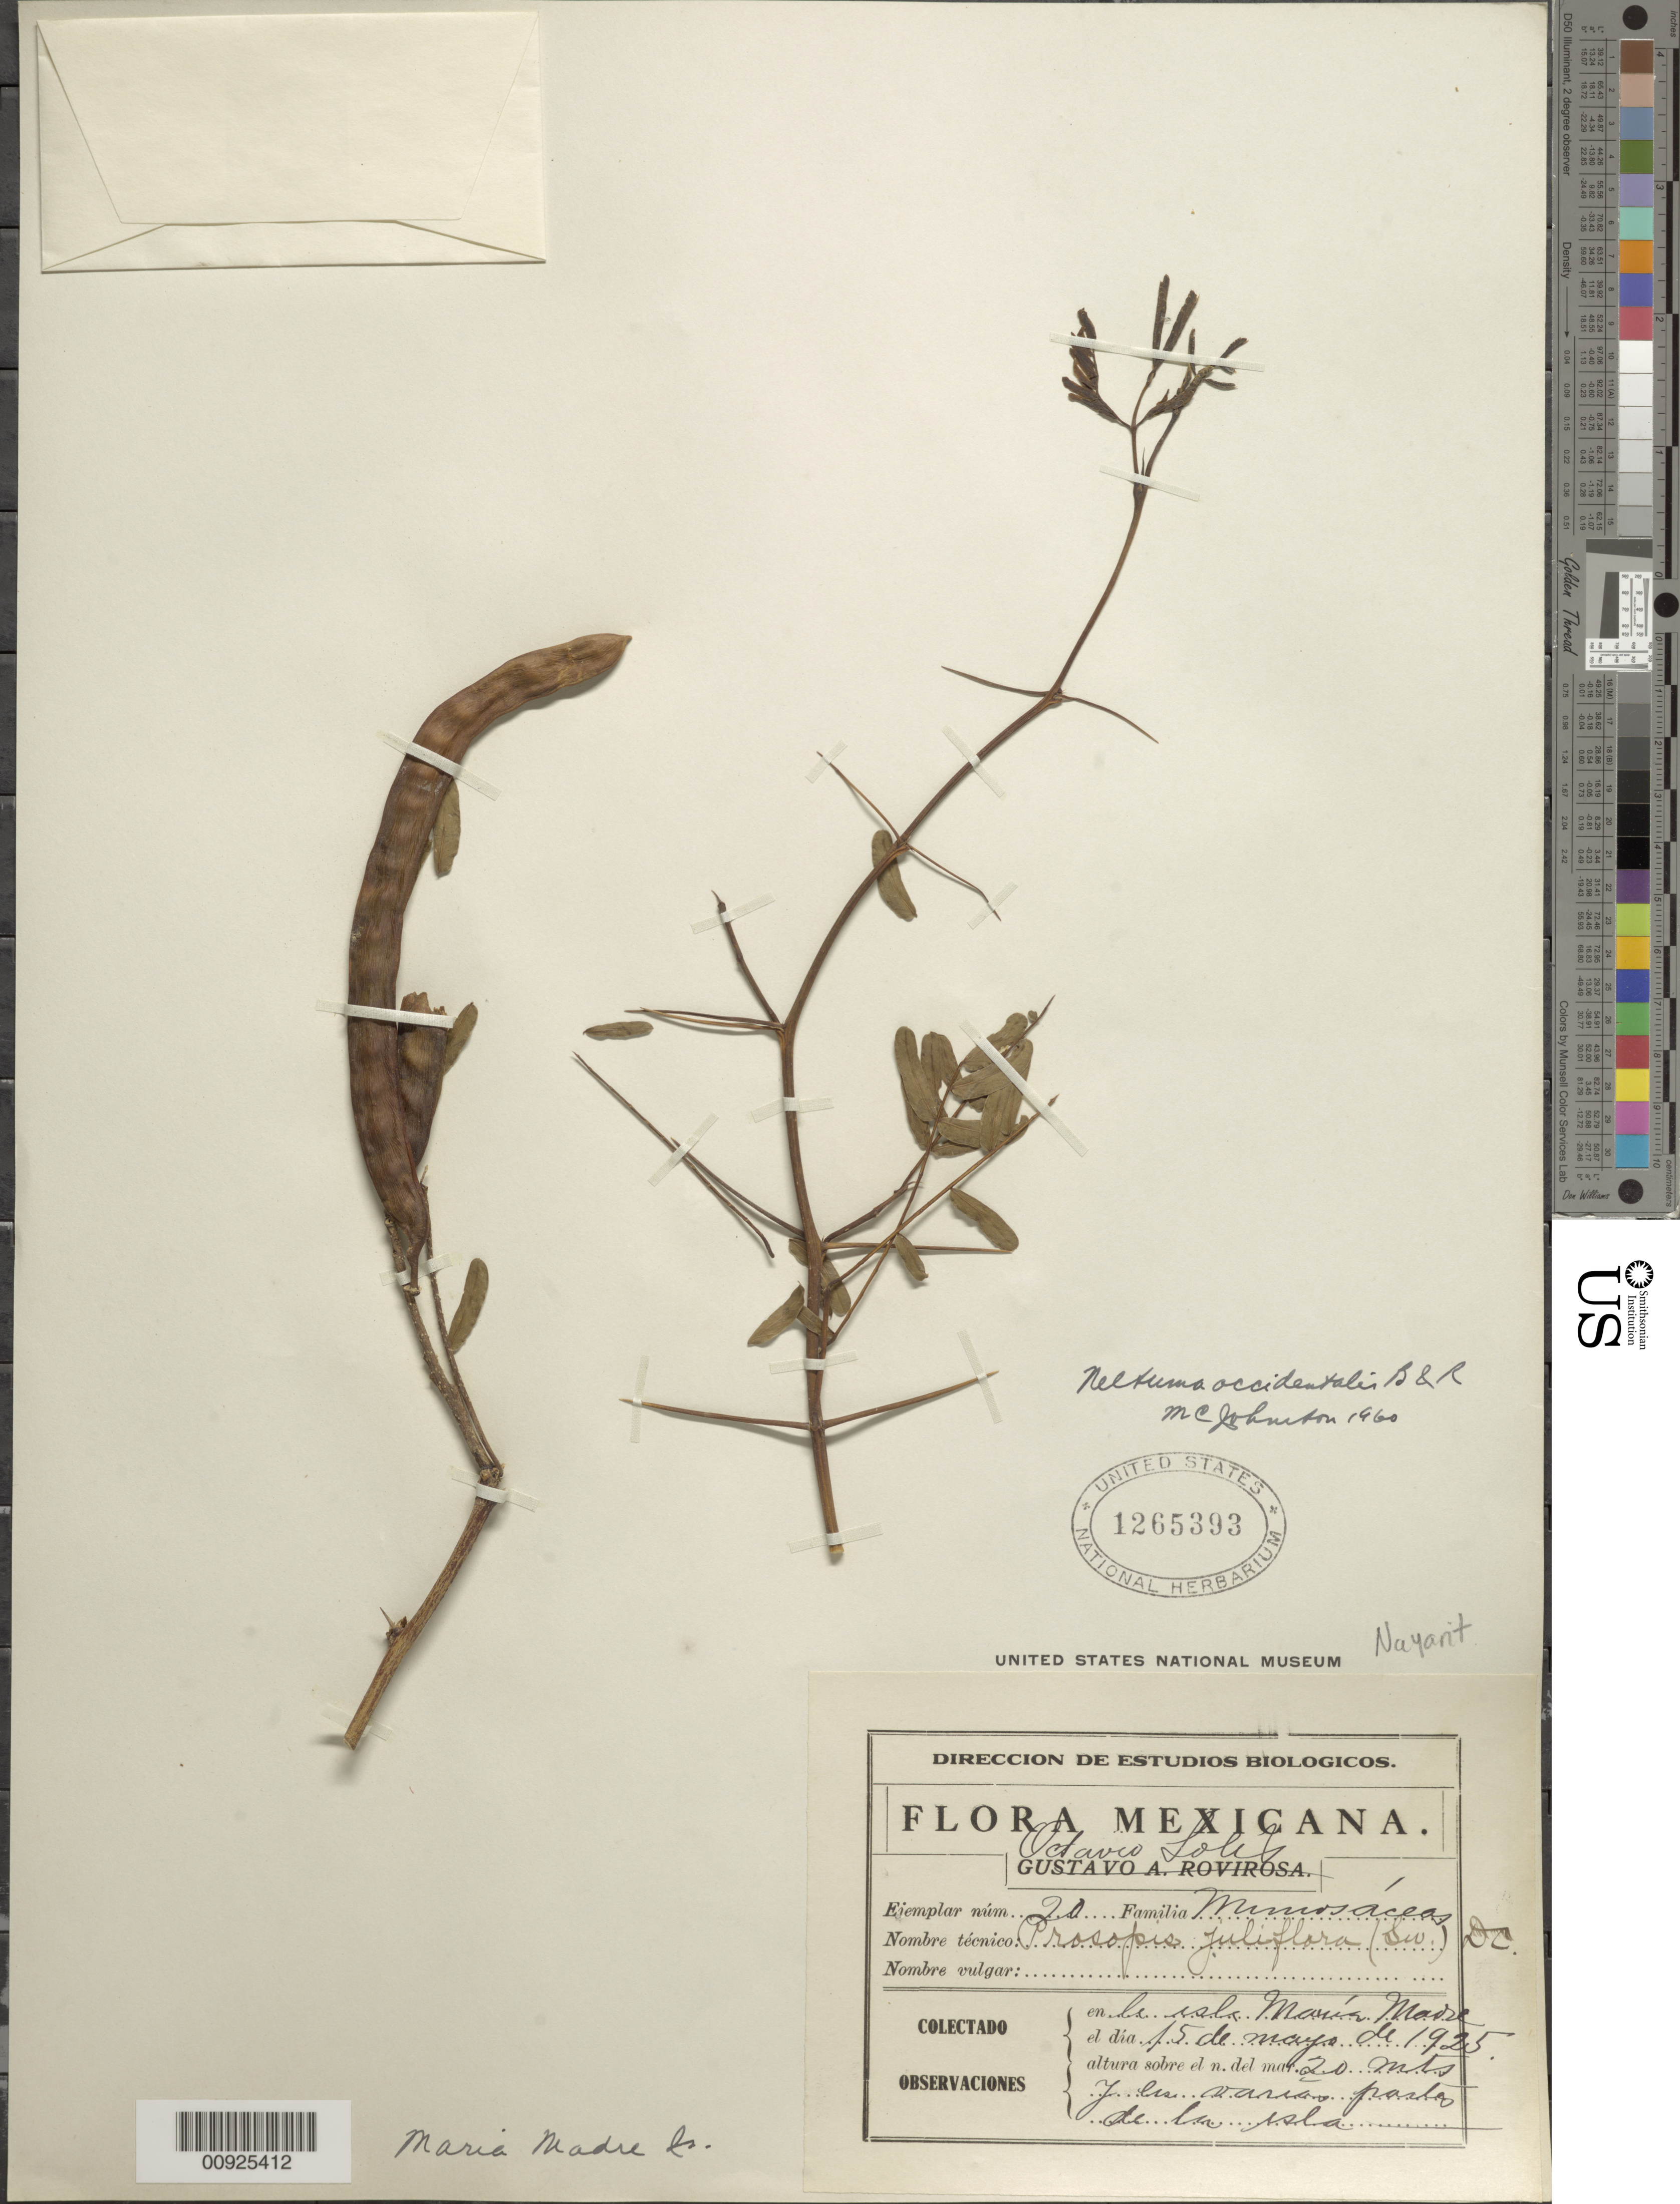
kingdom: Plantae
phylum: Tracheophyta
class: Magnoliopsida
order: Fabales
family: Fabaceae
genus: Neltuma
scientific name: Neltuma juliflora var. juliflora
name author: (Sw.) Raf.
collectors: O. Solís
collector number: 20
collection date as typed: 15 May 1925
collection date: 1925-05-15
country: Mexico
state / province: Nayarit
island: Maria Madre I.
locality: Isla María Madre: en varias partes de la isla.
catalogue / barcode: US 1265393